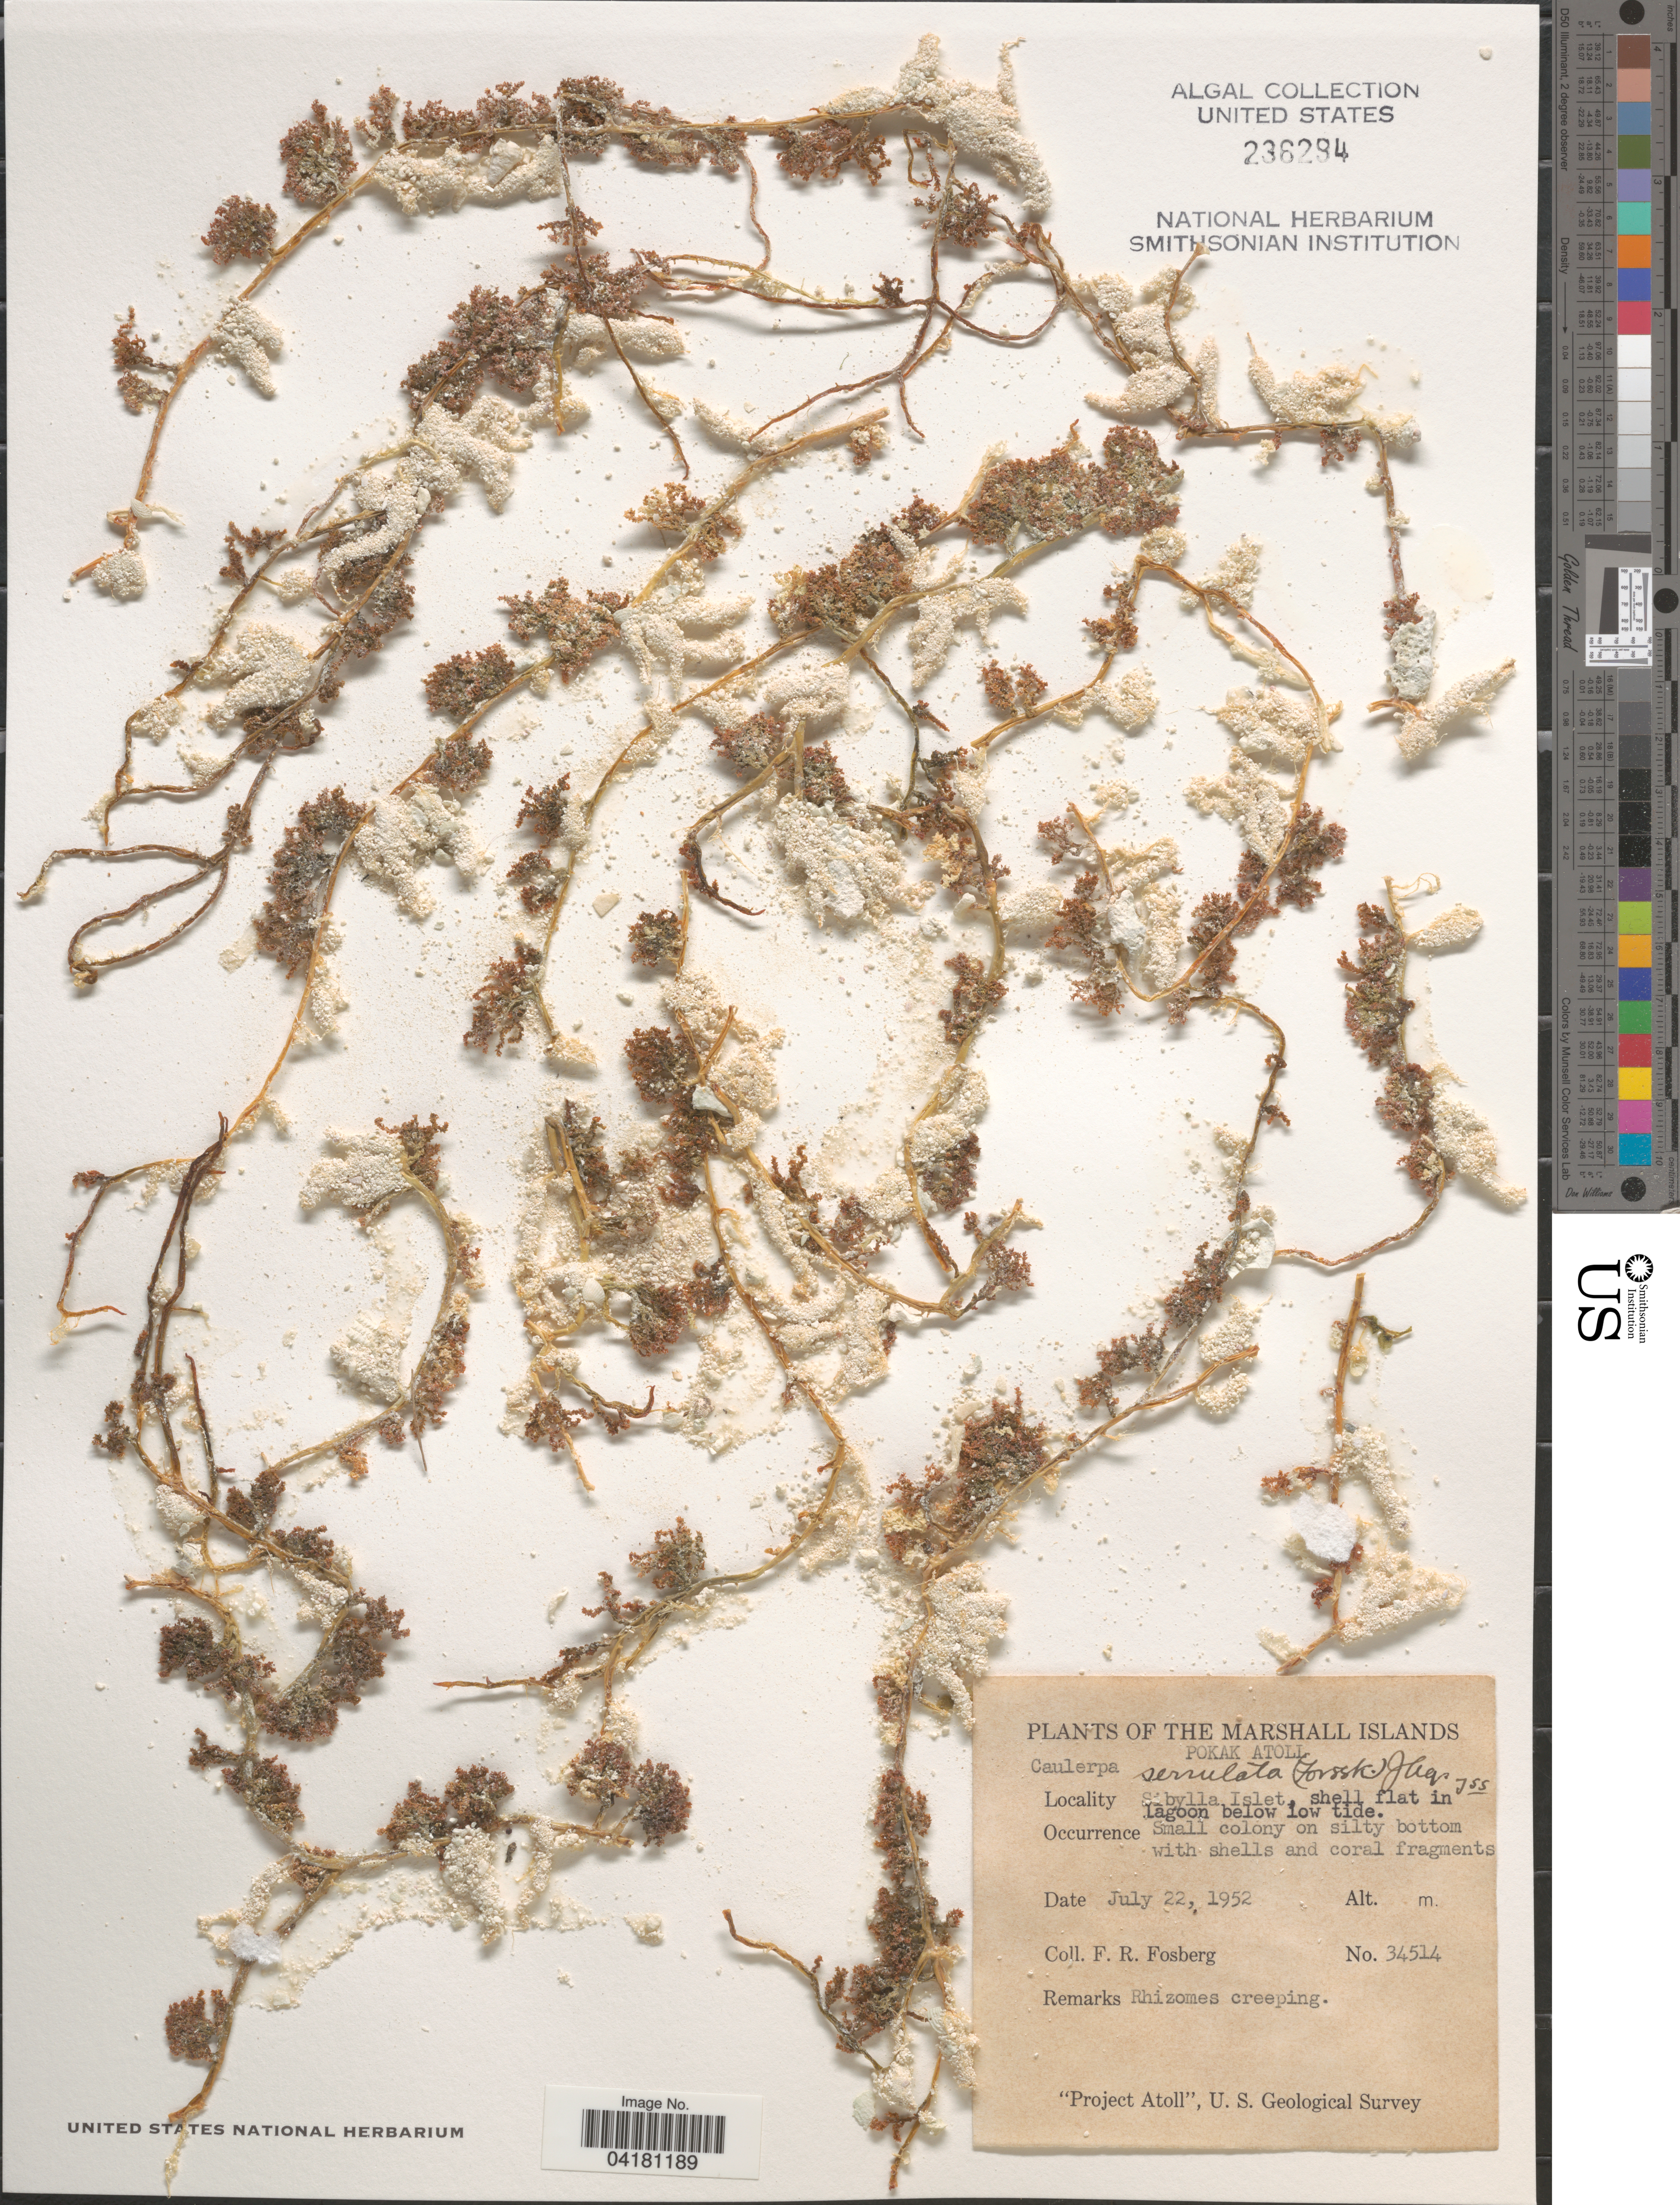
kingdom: Plantae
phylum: Chlorophyta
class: Ulvophyceae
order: Bryopsidales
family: Caulerpaceae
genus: Caulerpa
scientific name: Caulerpa serrulata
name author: (Forssk.) J. Agardh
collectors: F. R. Fosberg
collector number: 34514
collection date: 1952-07-22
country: Marshall Islands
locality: Pokak Atoll. Sibylla Islet, shell flat in lagoon below low tide. "Project Atoll", U. S. Geological Survey.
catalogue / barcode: US 236294